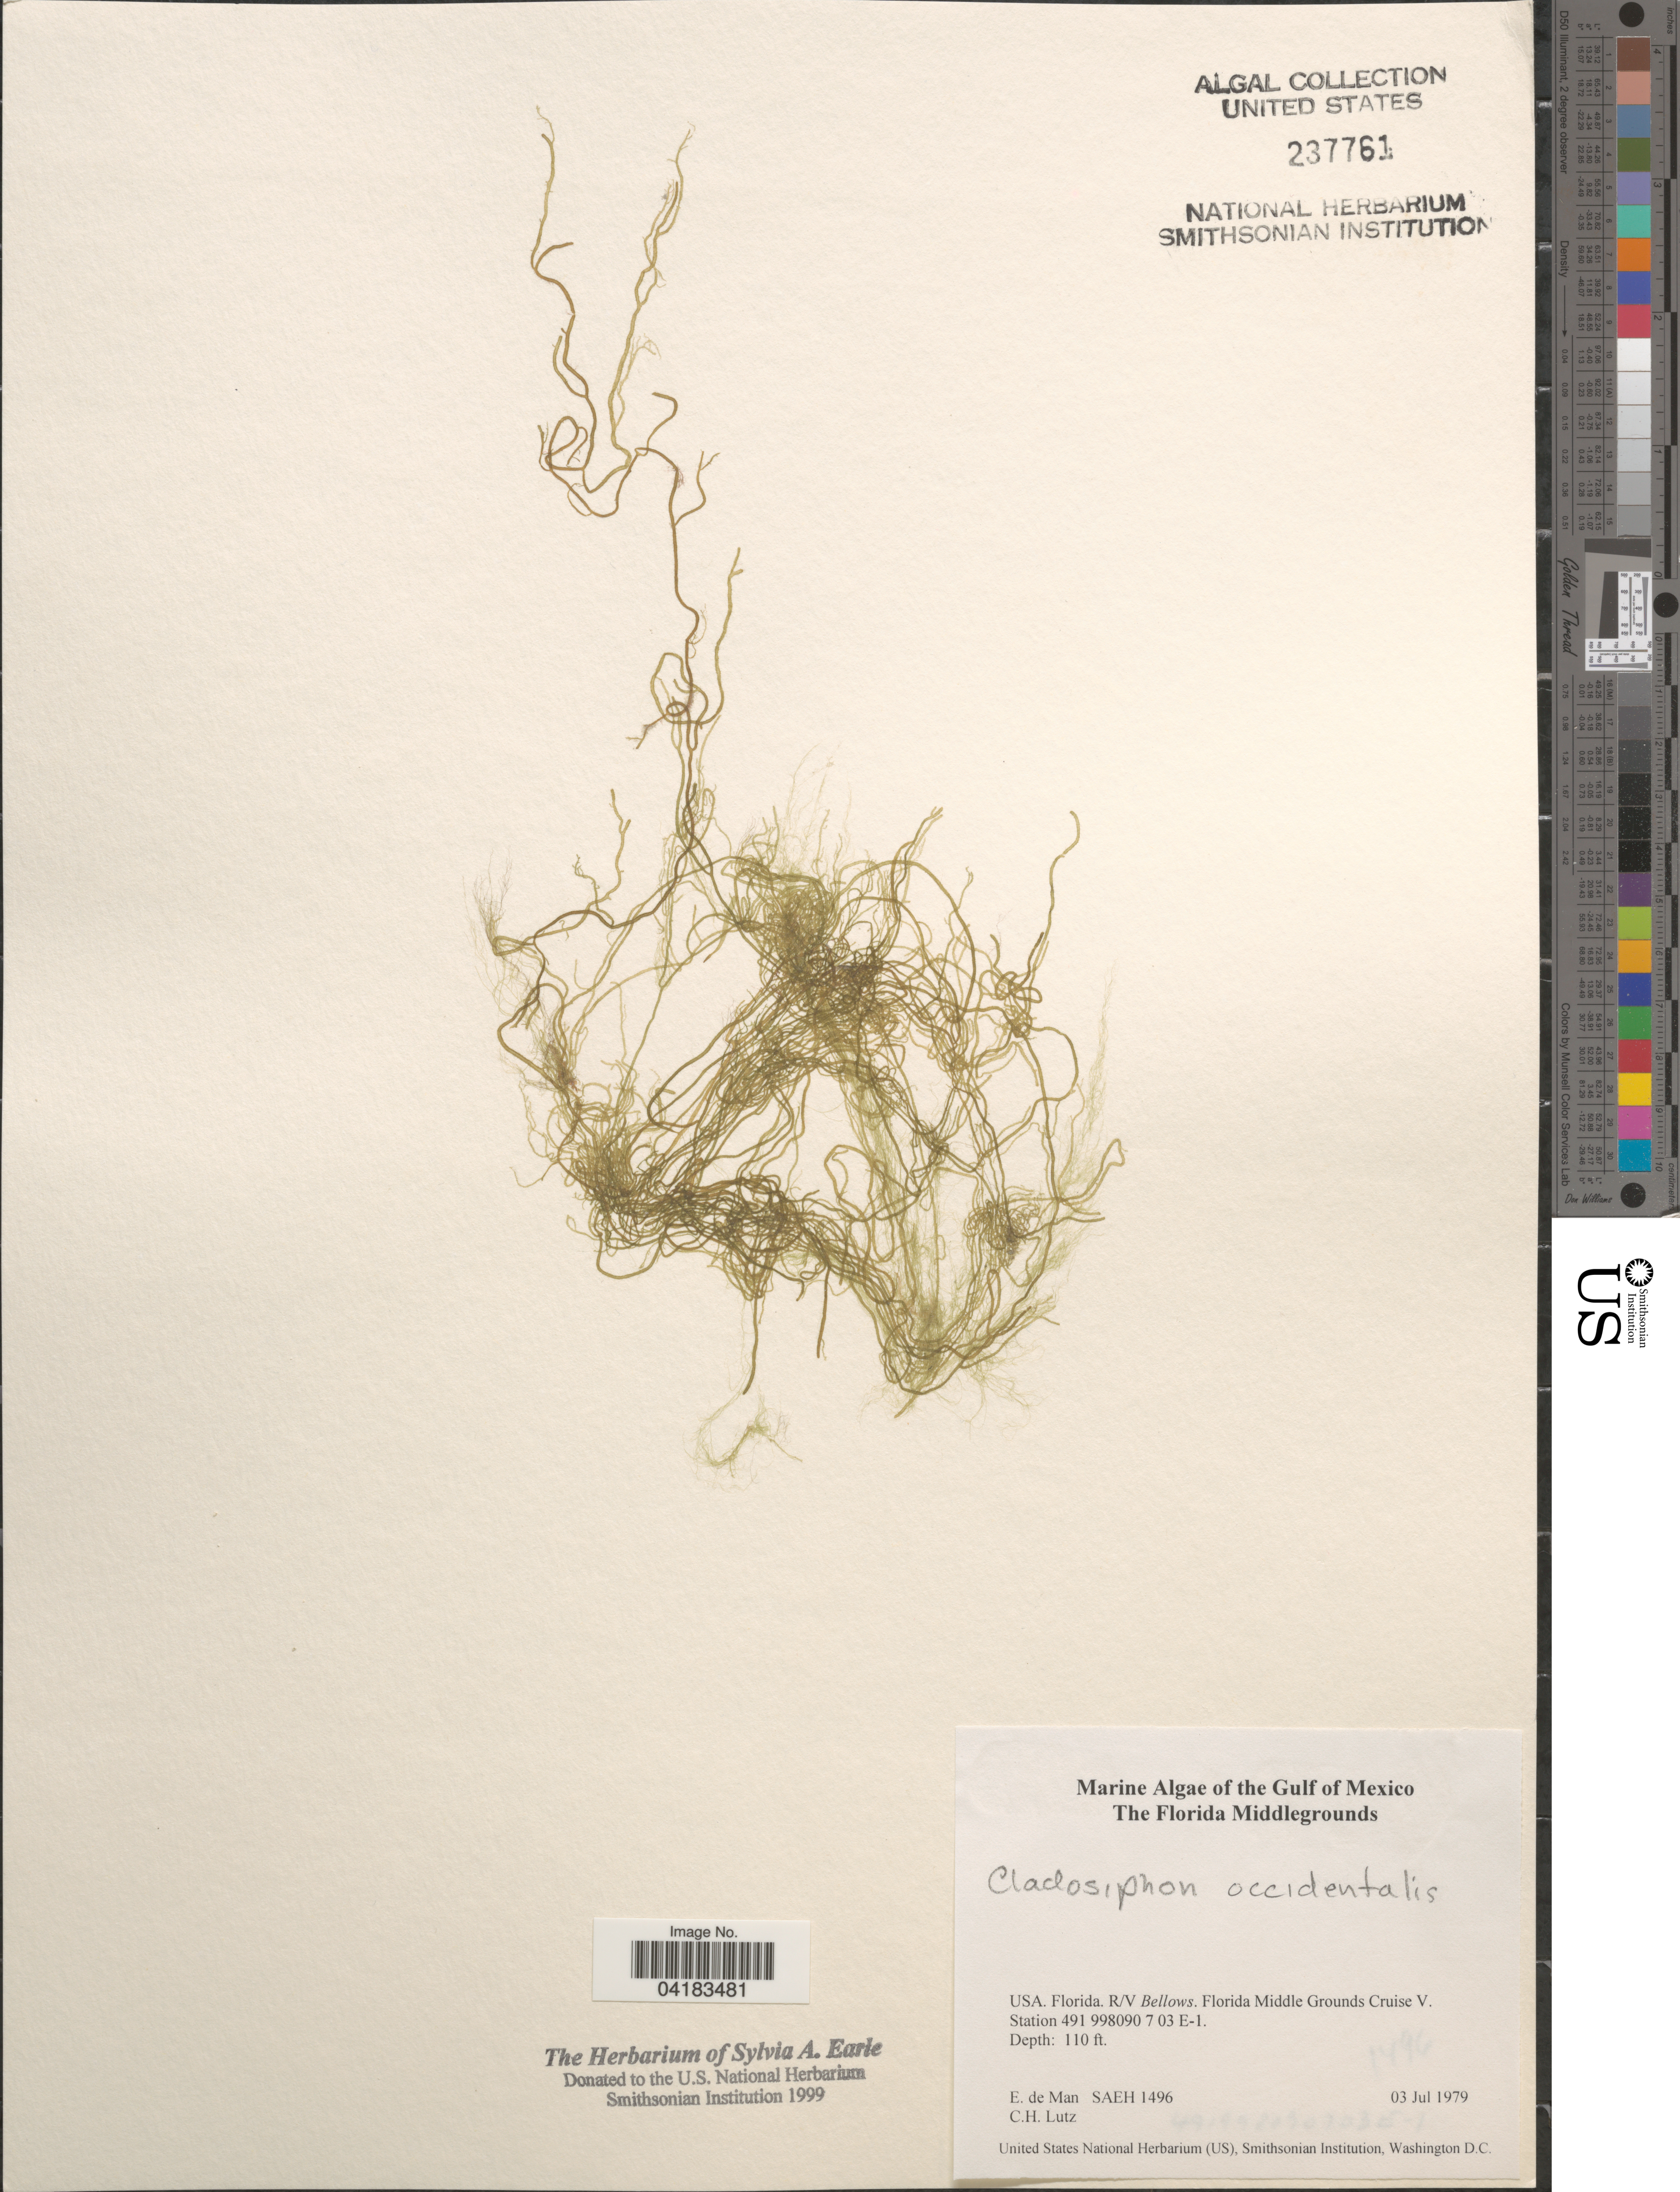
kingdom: Chromista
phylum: Ochrophyta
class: Phaeophyceae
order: Ectocarpales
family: Chordariaceae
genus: Cladosiphon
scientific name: Cladosiphon occidentalis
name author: Kylin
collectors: E. de Man & C. Lutz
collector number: SAEH1496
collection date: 1979-07-03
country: United States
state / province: Florida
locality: The Gulf of Mexico. The Florida Middlegrounds. R/V Bellows. Florida Middle Grounds Cruise V. Station 491 998090 7 03 E-1.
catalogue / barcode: US 237761